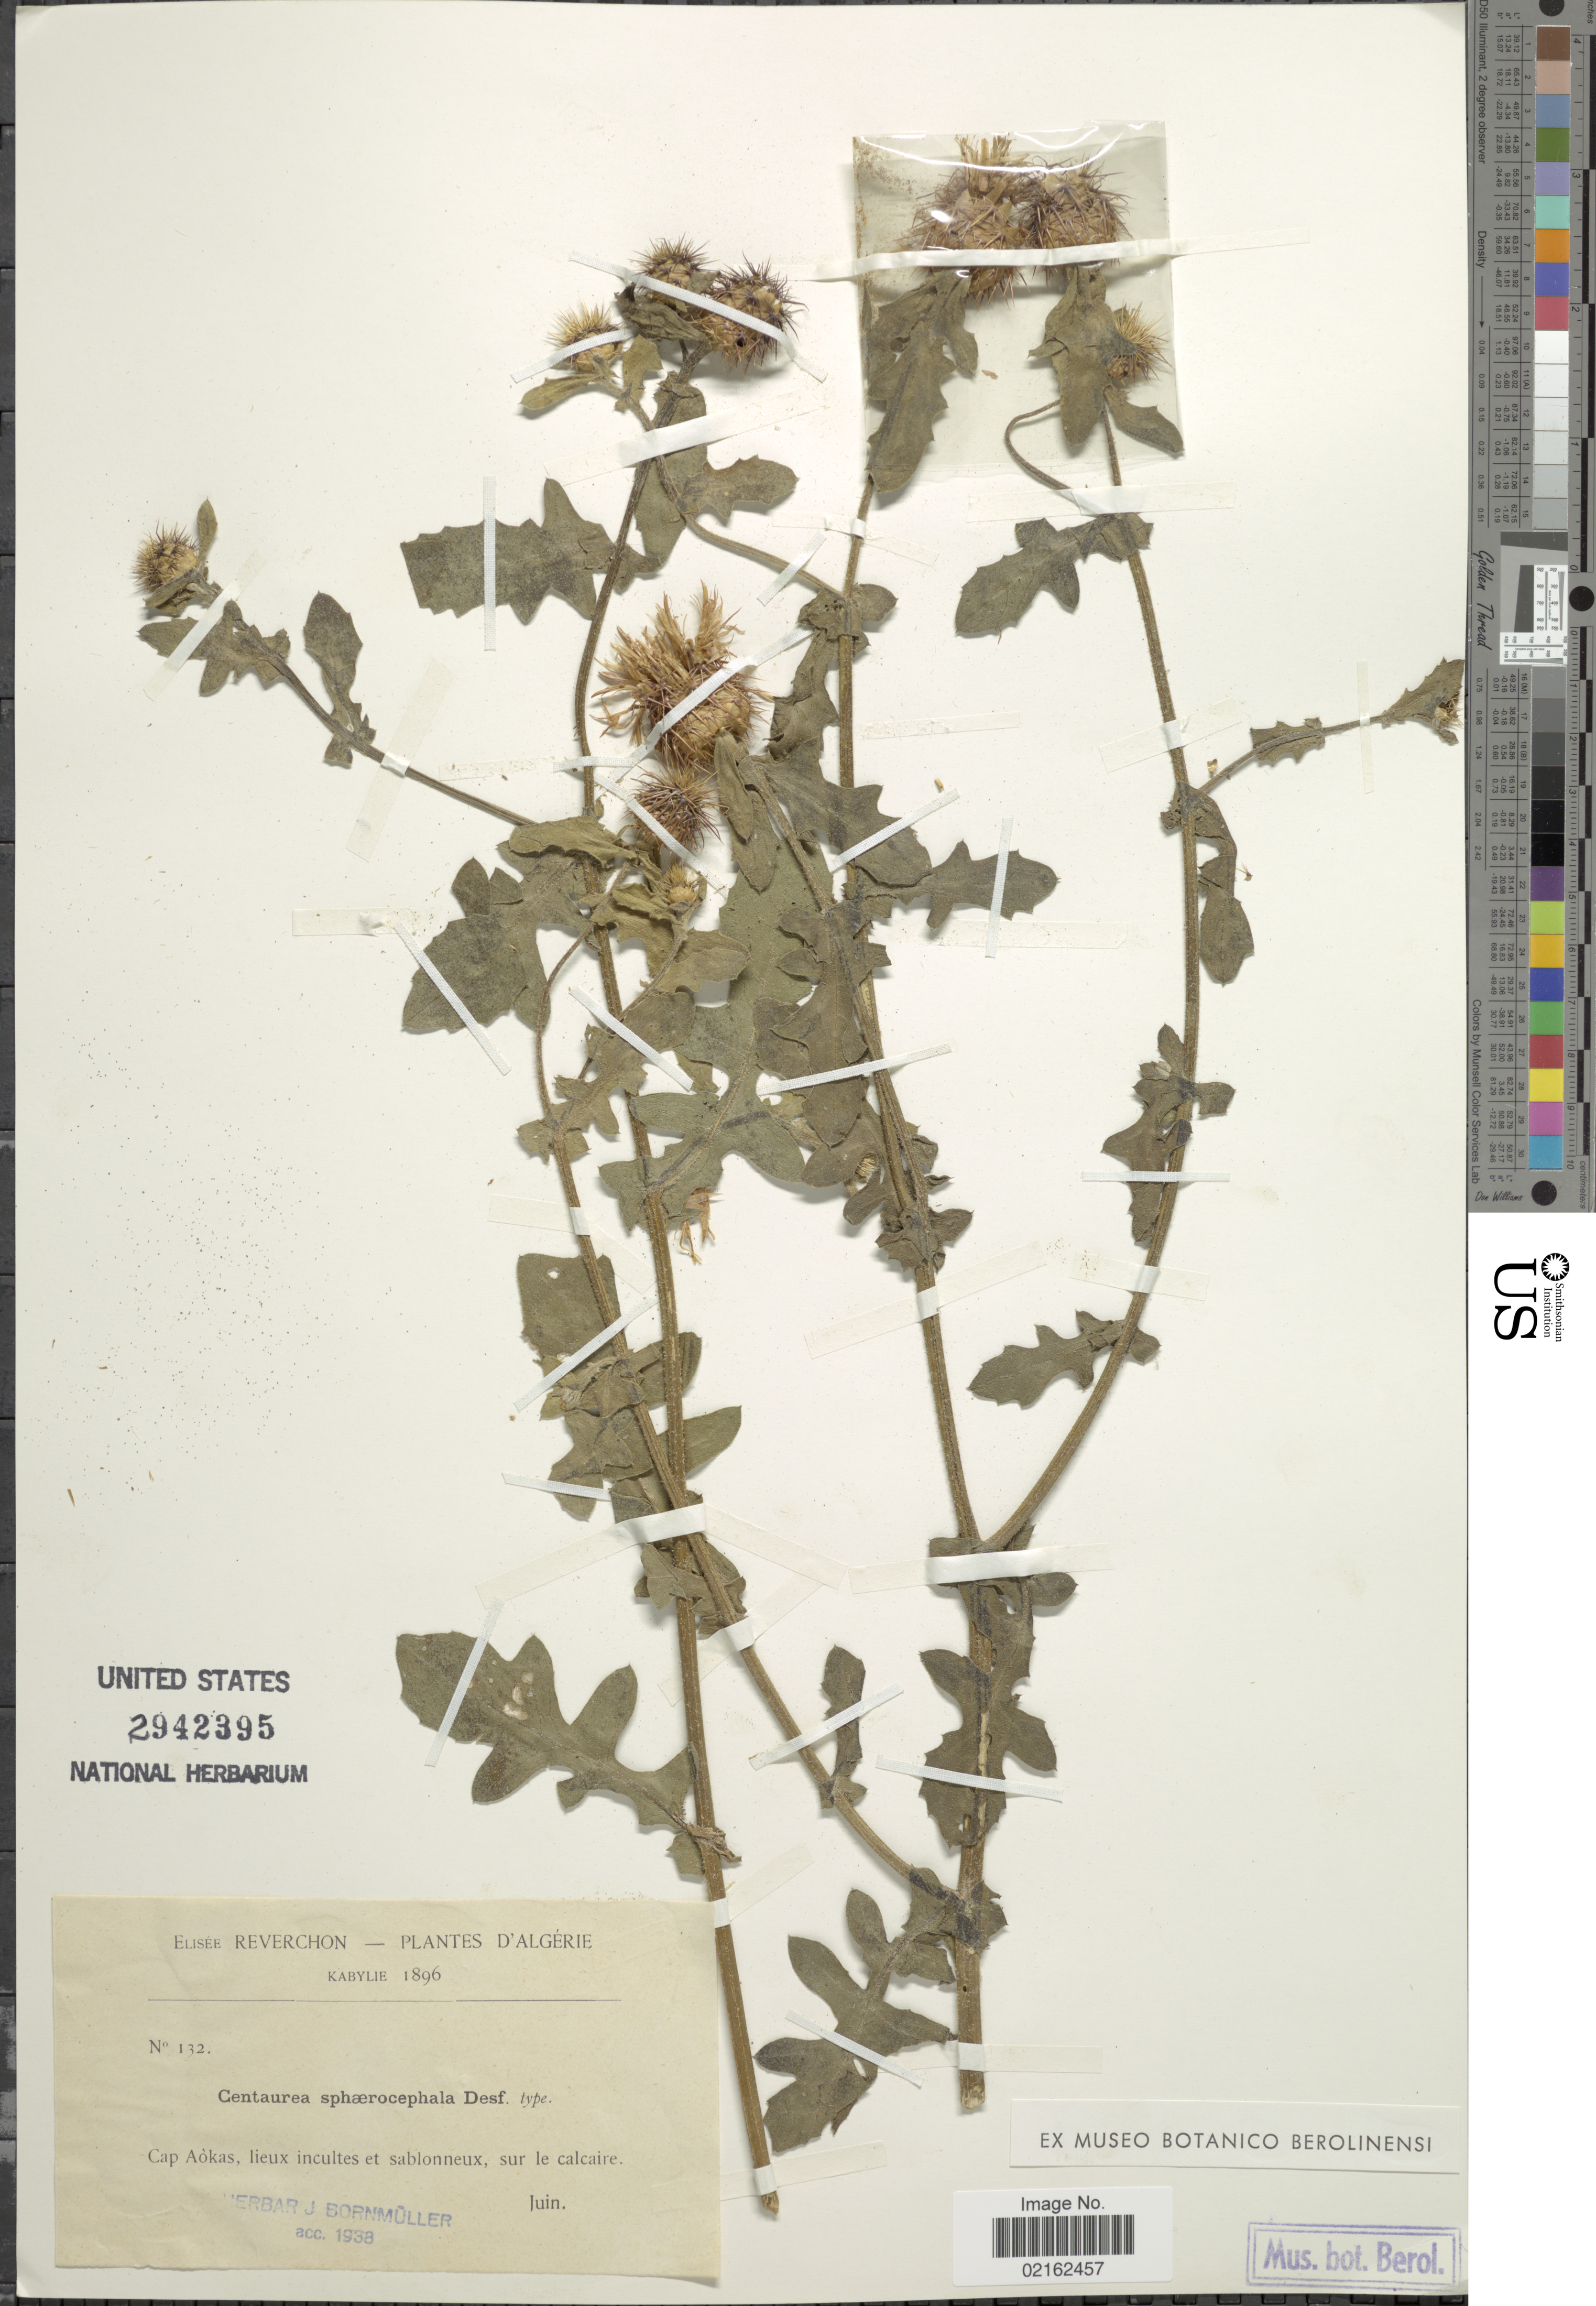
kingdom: Plantae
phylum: Tracheophyta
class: Magnoliopsida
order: Asterales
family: Asteraceae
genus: Centaurea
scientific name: Centaurea sphaerocephala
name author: Desf.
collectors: E. Reverchon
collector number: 132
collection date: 1896-06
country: Algeria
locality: Cap Aokas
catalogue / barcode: US 2942395